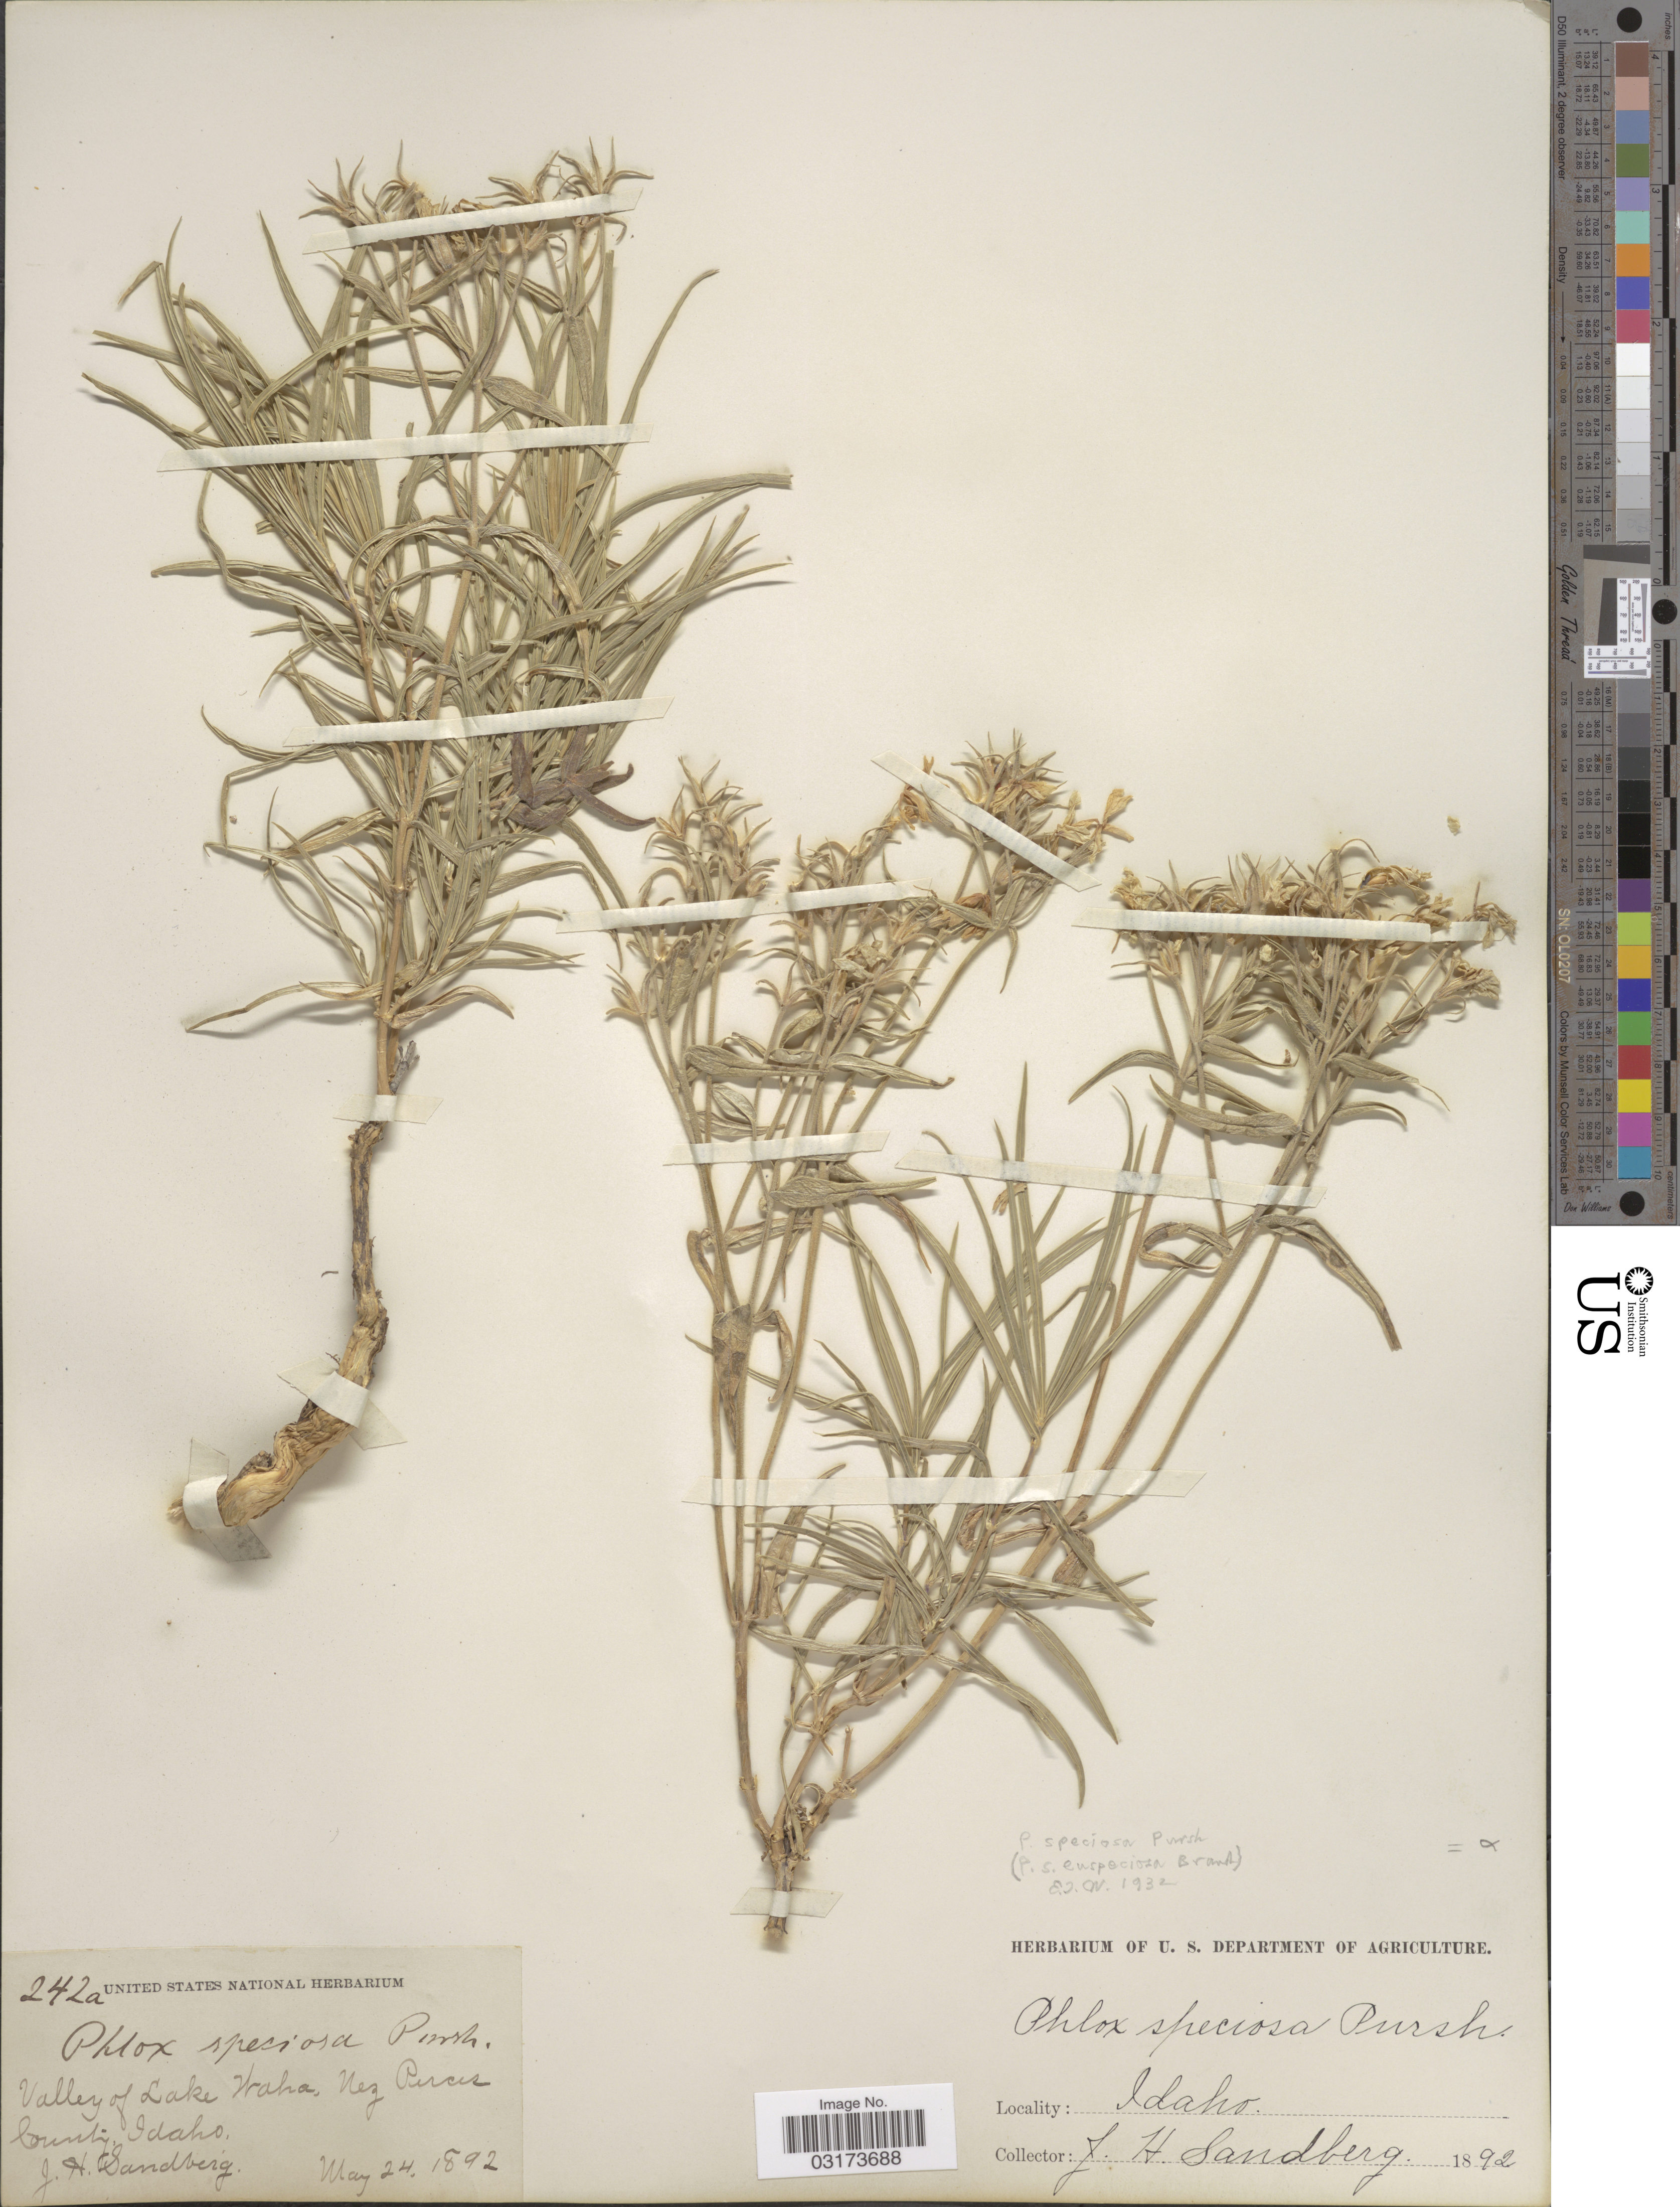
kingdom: Plantae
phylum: Tracheophyta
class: Magnoliopsida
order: Ericales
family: Polemoniaceae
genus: Phlox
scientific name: Phlox speciosa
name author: Pursh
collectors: J. H. Sandberg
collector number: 242a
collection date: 1892-05-24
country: United States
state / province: Idaho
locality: Valley of Lake Waha, Nez Perces County.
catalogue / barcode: US 103100